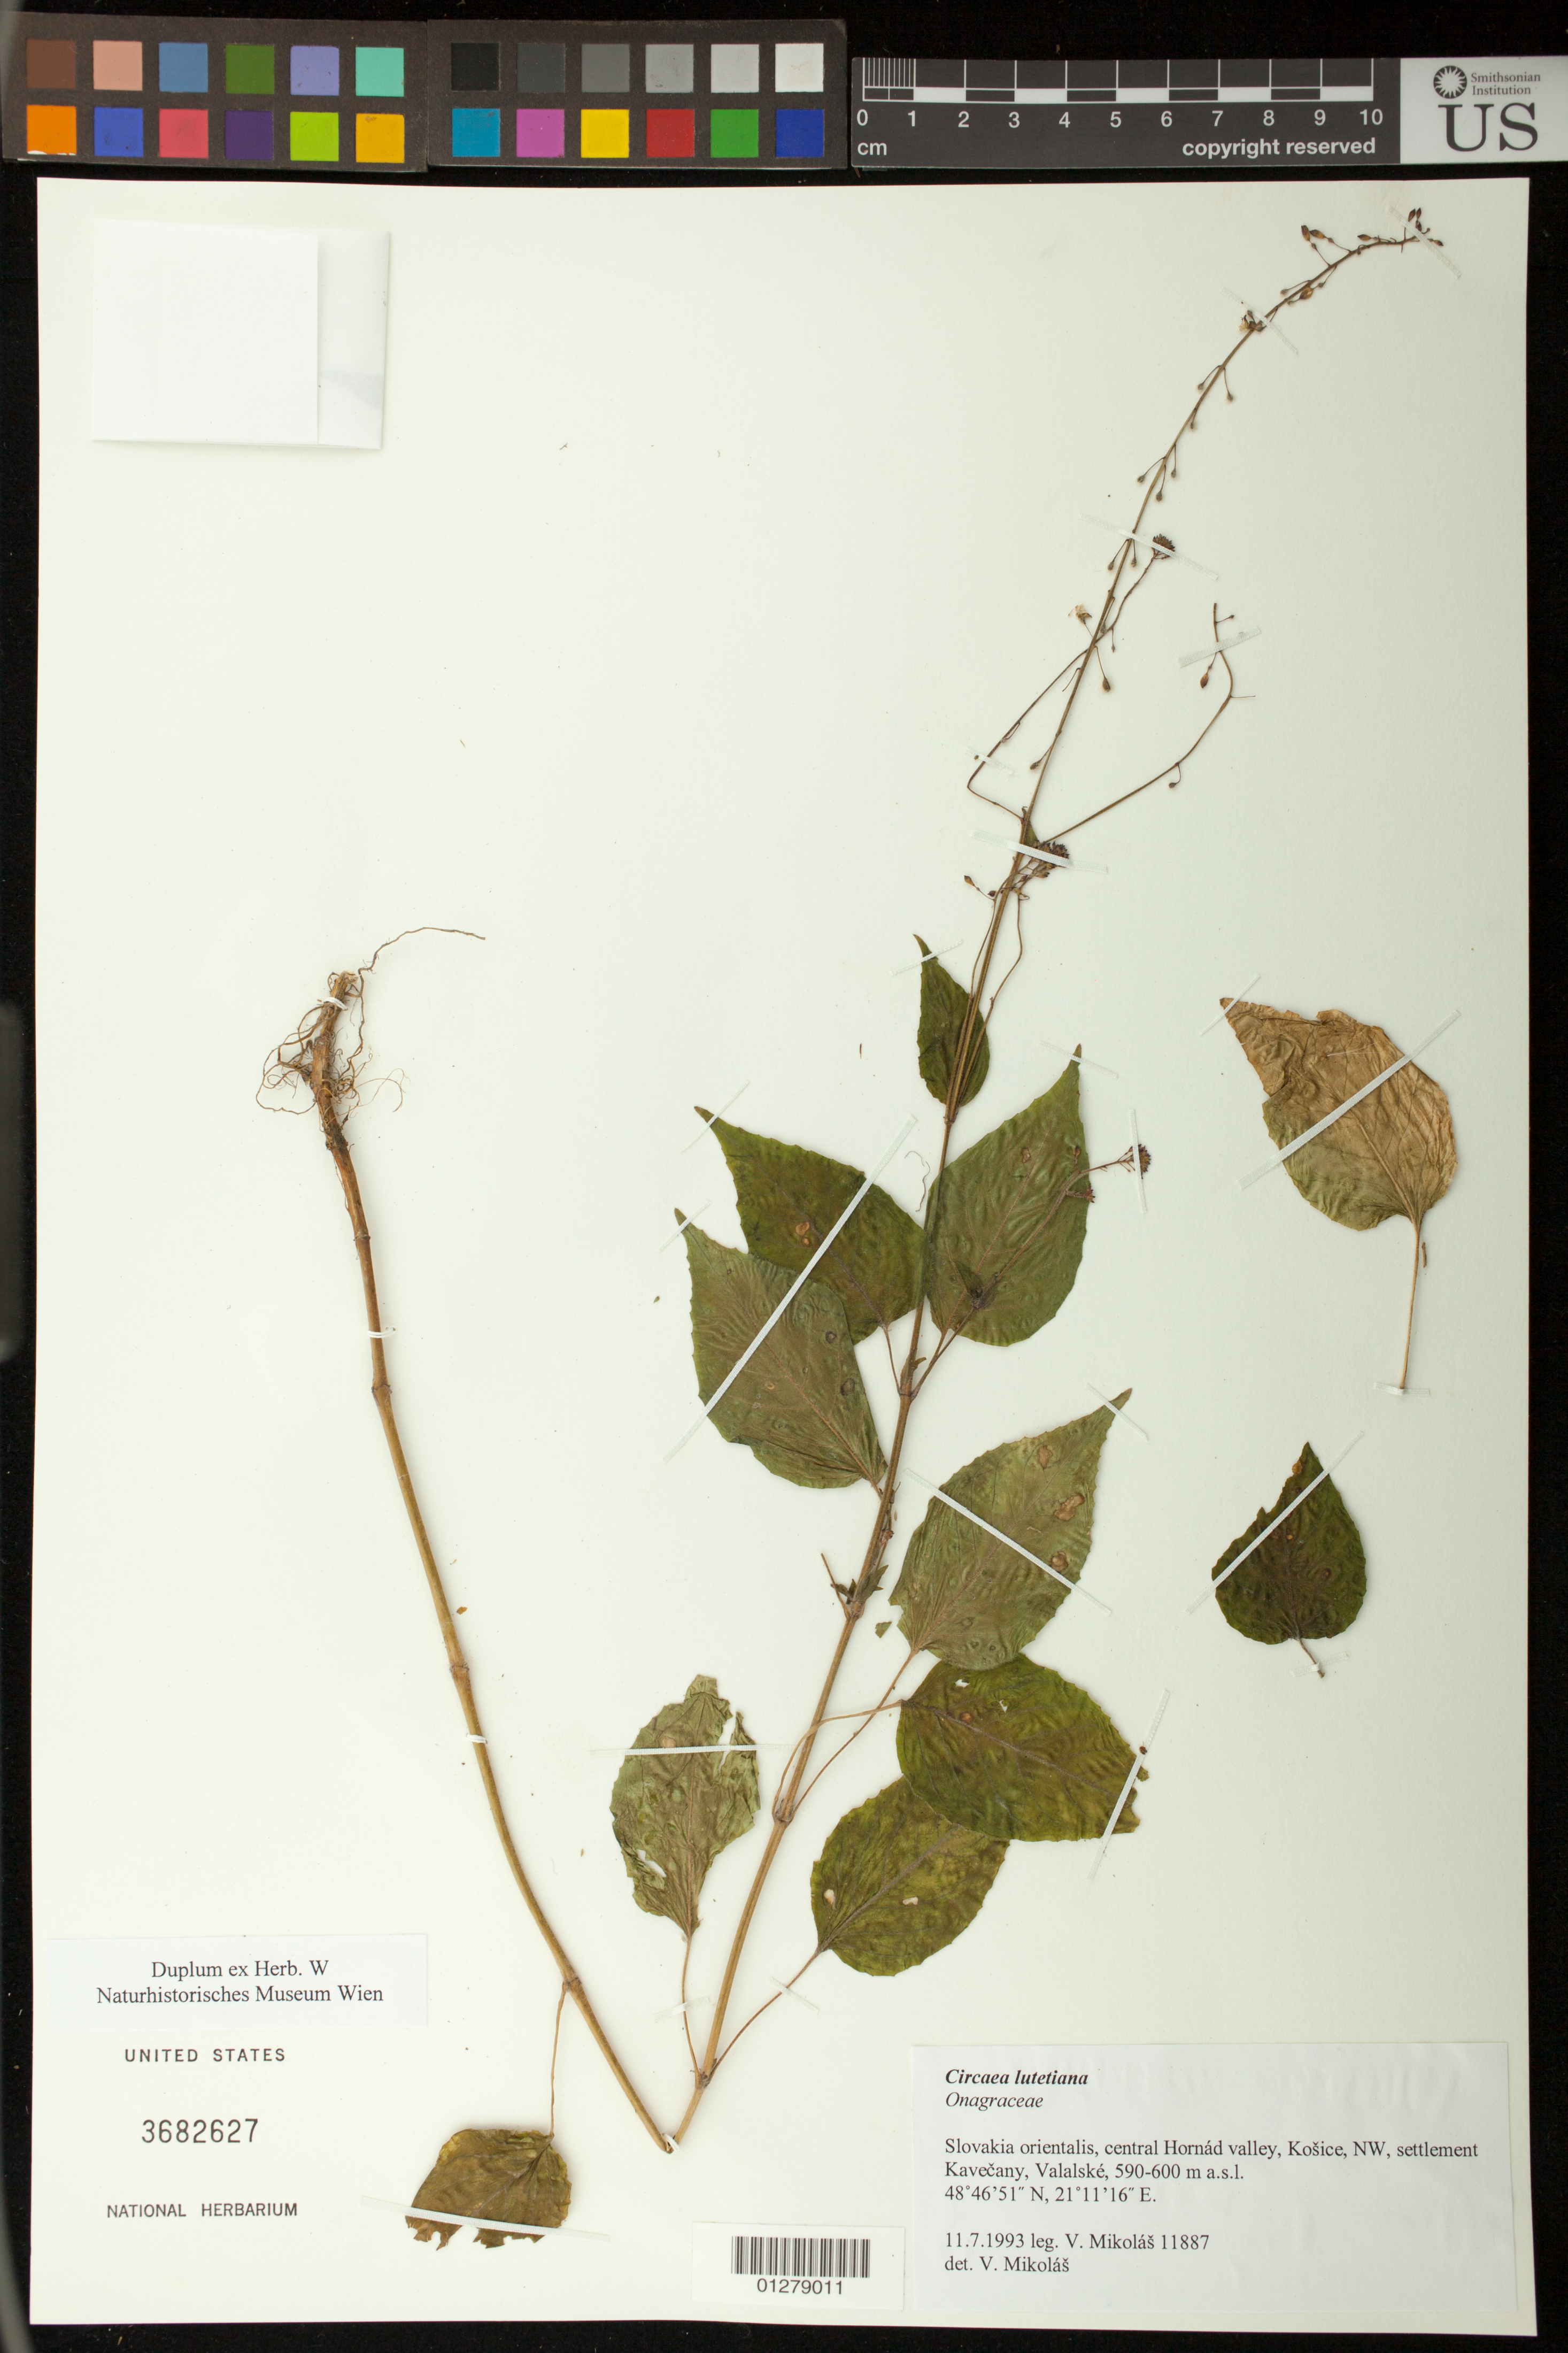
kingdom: Plantae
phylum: Tracheophyta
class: Magnoliopsida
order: Myrtales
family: Onagraceae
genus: Circaea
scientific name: Circaea lutetiana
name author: L.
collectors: V. Mikolas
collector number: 11887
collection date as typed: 11.7.1993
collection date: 1993-11-07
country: Slovakia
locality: Central Hornad valley, Kosice, NW, settlement Kavecany, Valalske.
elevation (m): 590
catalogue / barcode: US 3682627